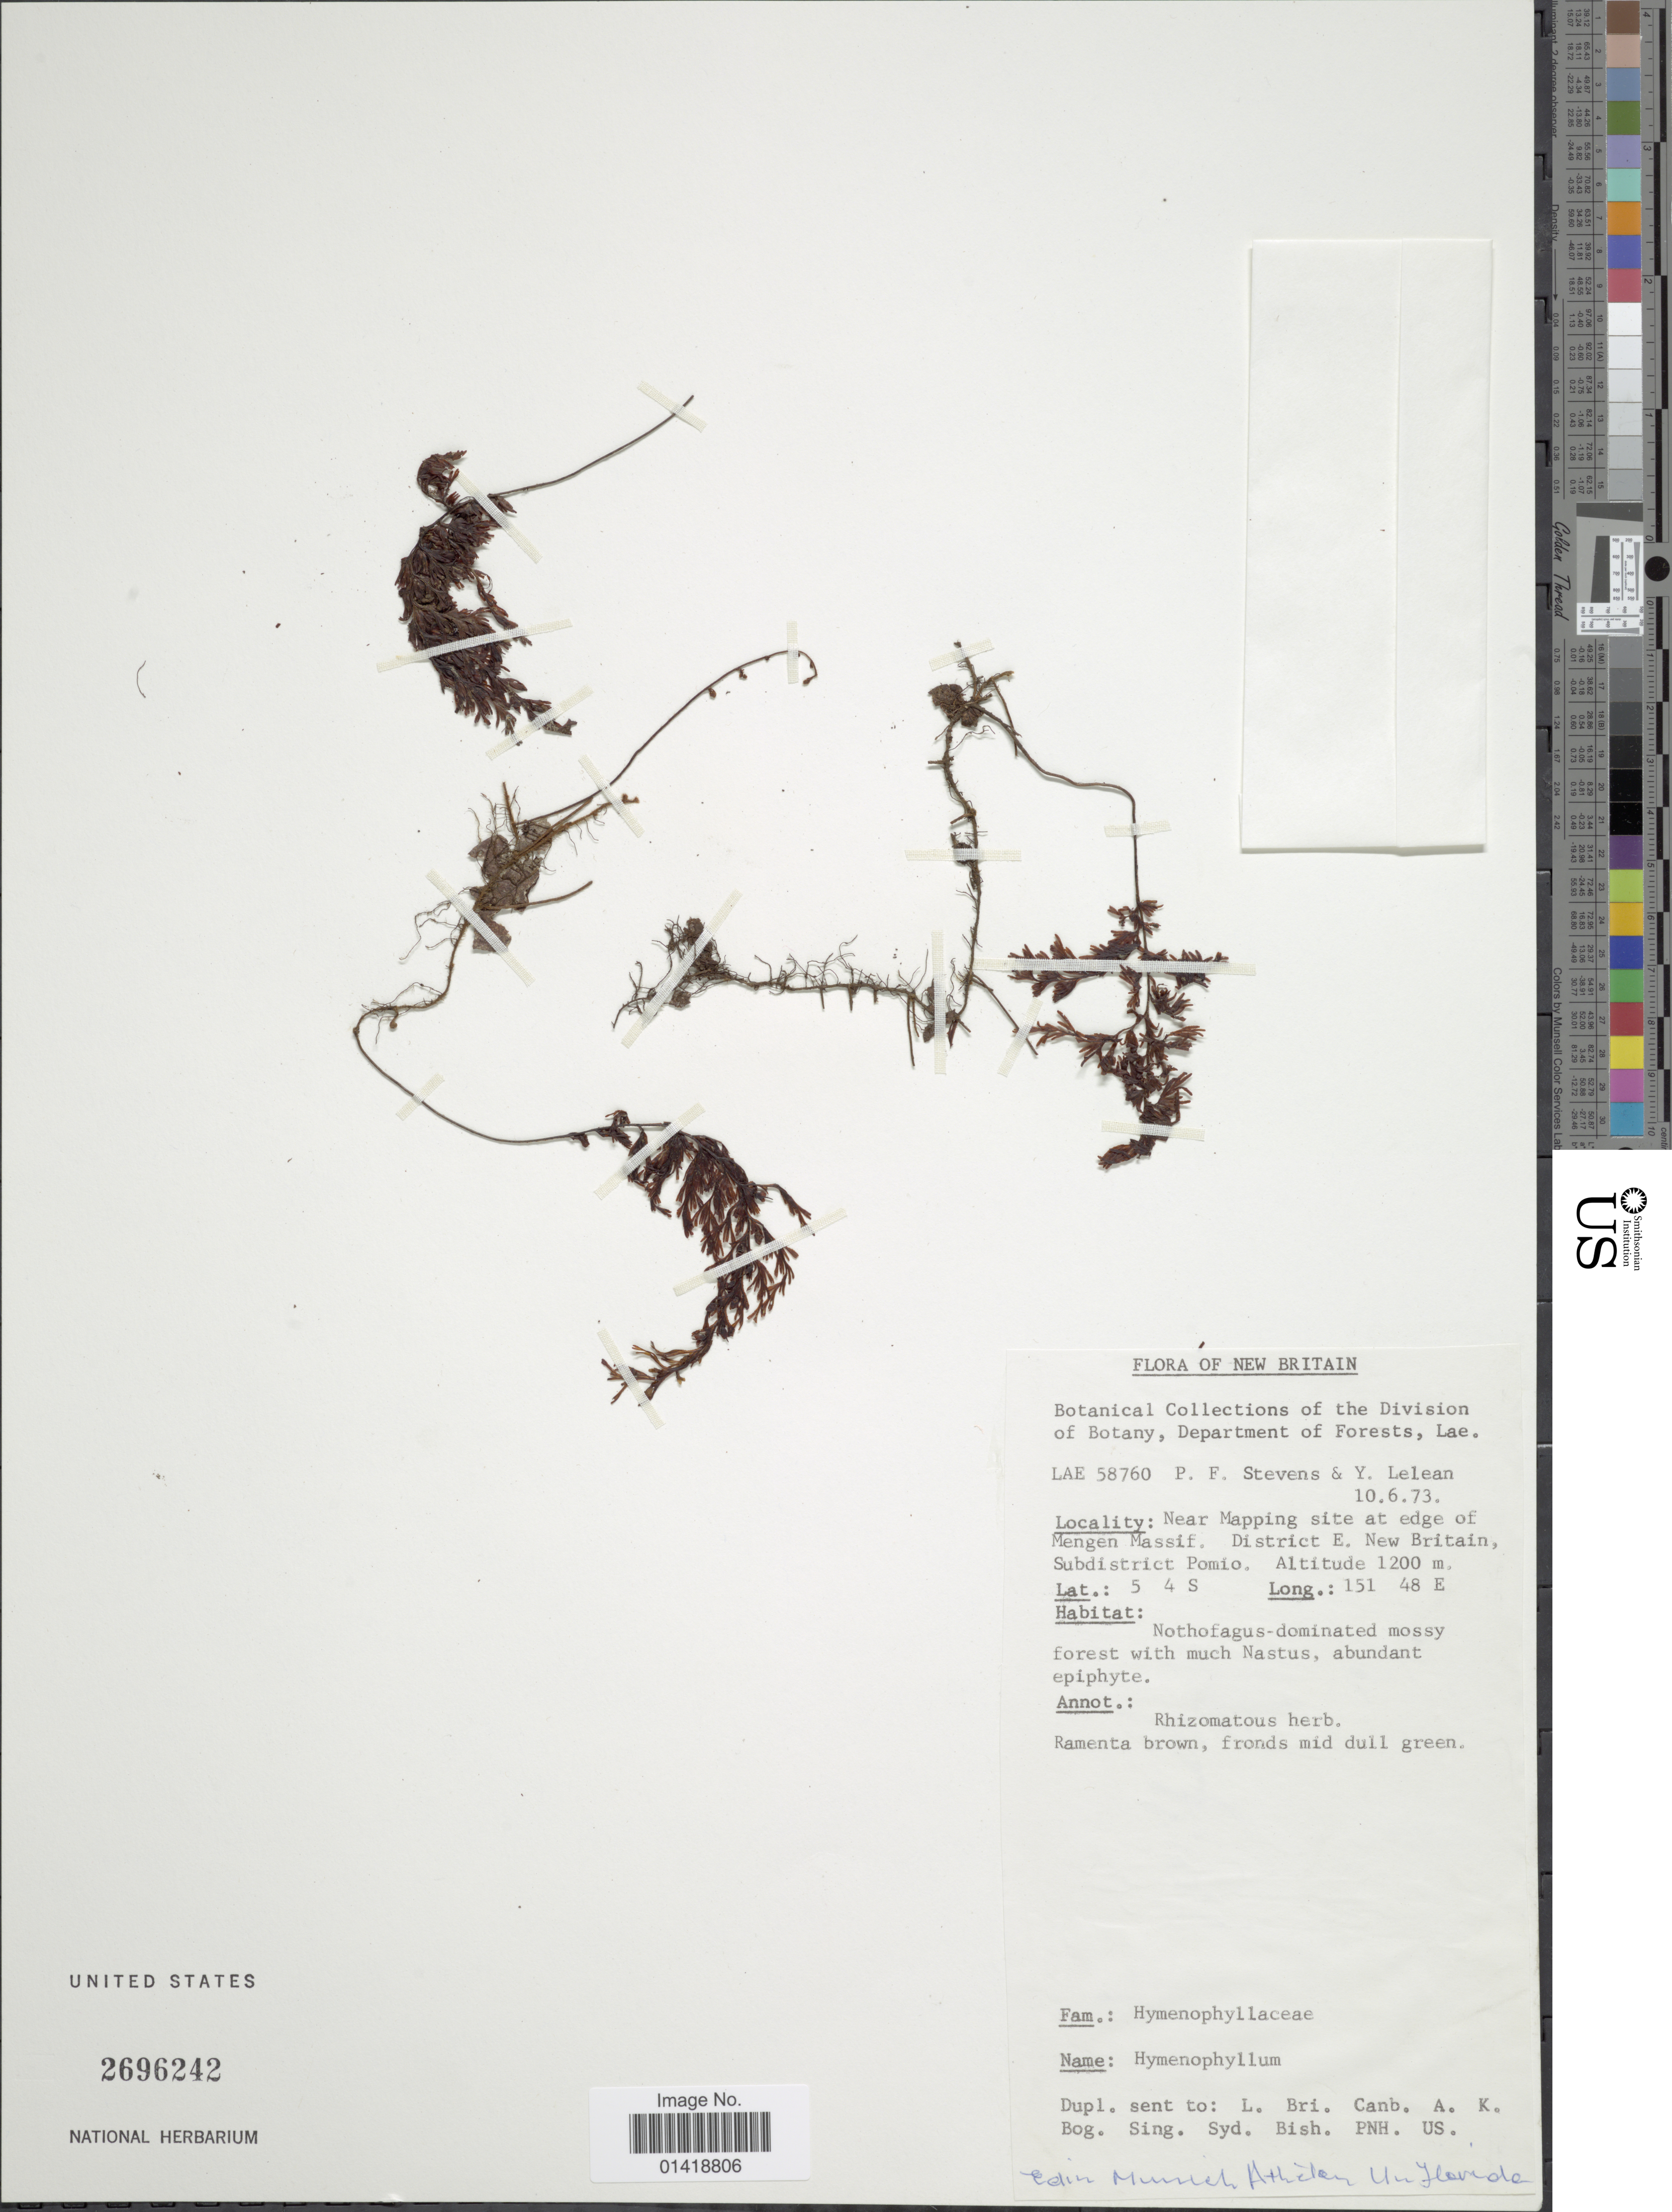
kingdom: Plantae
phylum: Tracheophyta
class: Polypodiopsida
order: Hymenophyllales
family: Hymenophyllaceae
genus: Hymenophyllum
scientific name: Hymenophyllum sp.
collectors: P. F. Stevens & Y. Lelean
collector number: LAE 58760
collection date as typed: Transcribed d/m/y: 10/6/73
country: Papua New Guinea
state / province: East New Britain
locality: New Britain. Near mapping site at edge of Mengen Massif. District E. New Britain, Subdistrict Pomio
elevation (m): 1200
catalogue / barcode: US 2696242